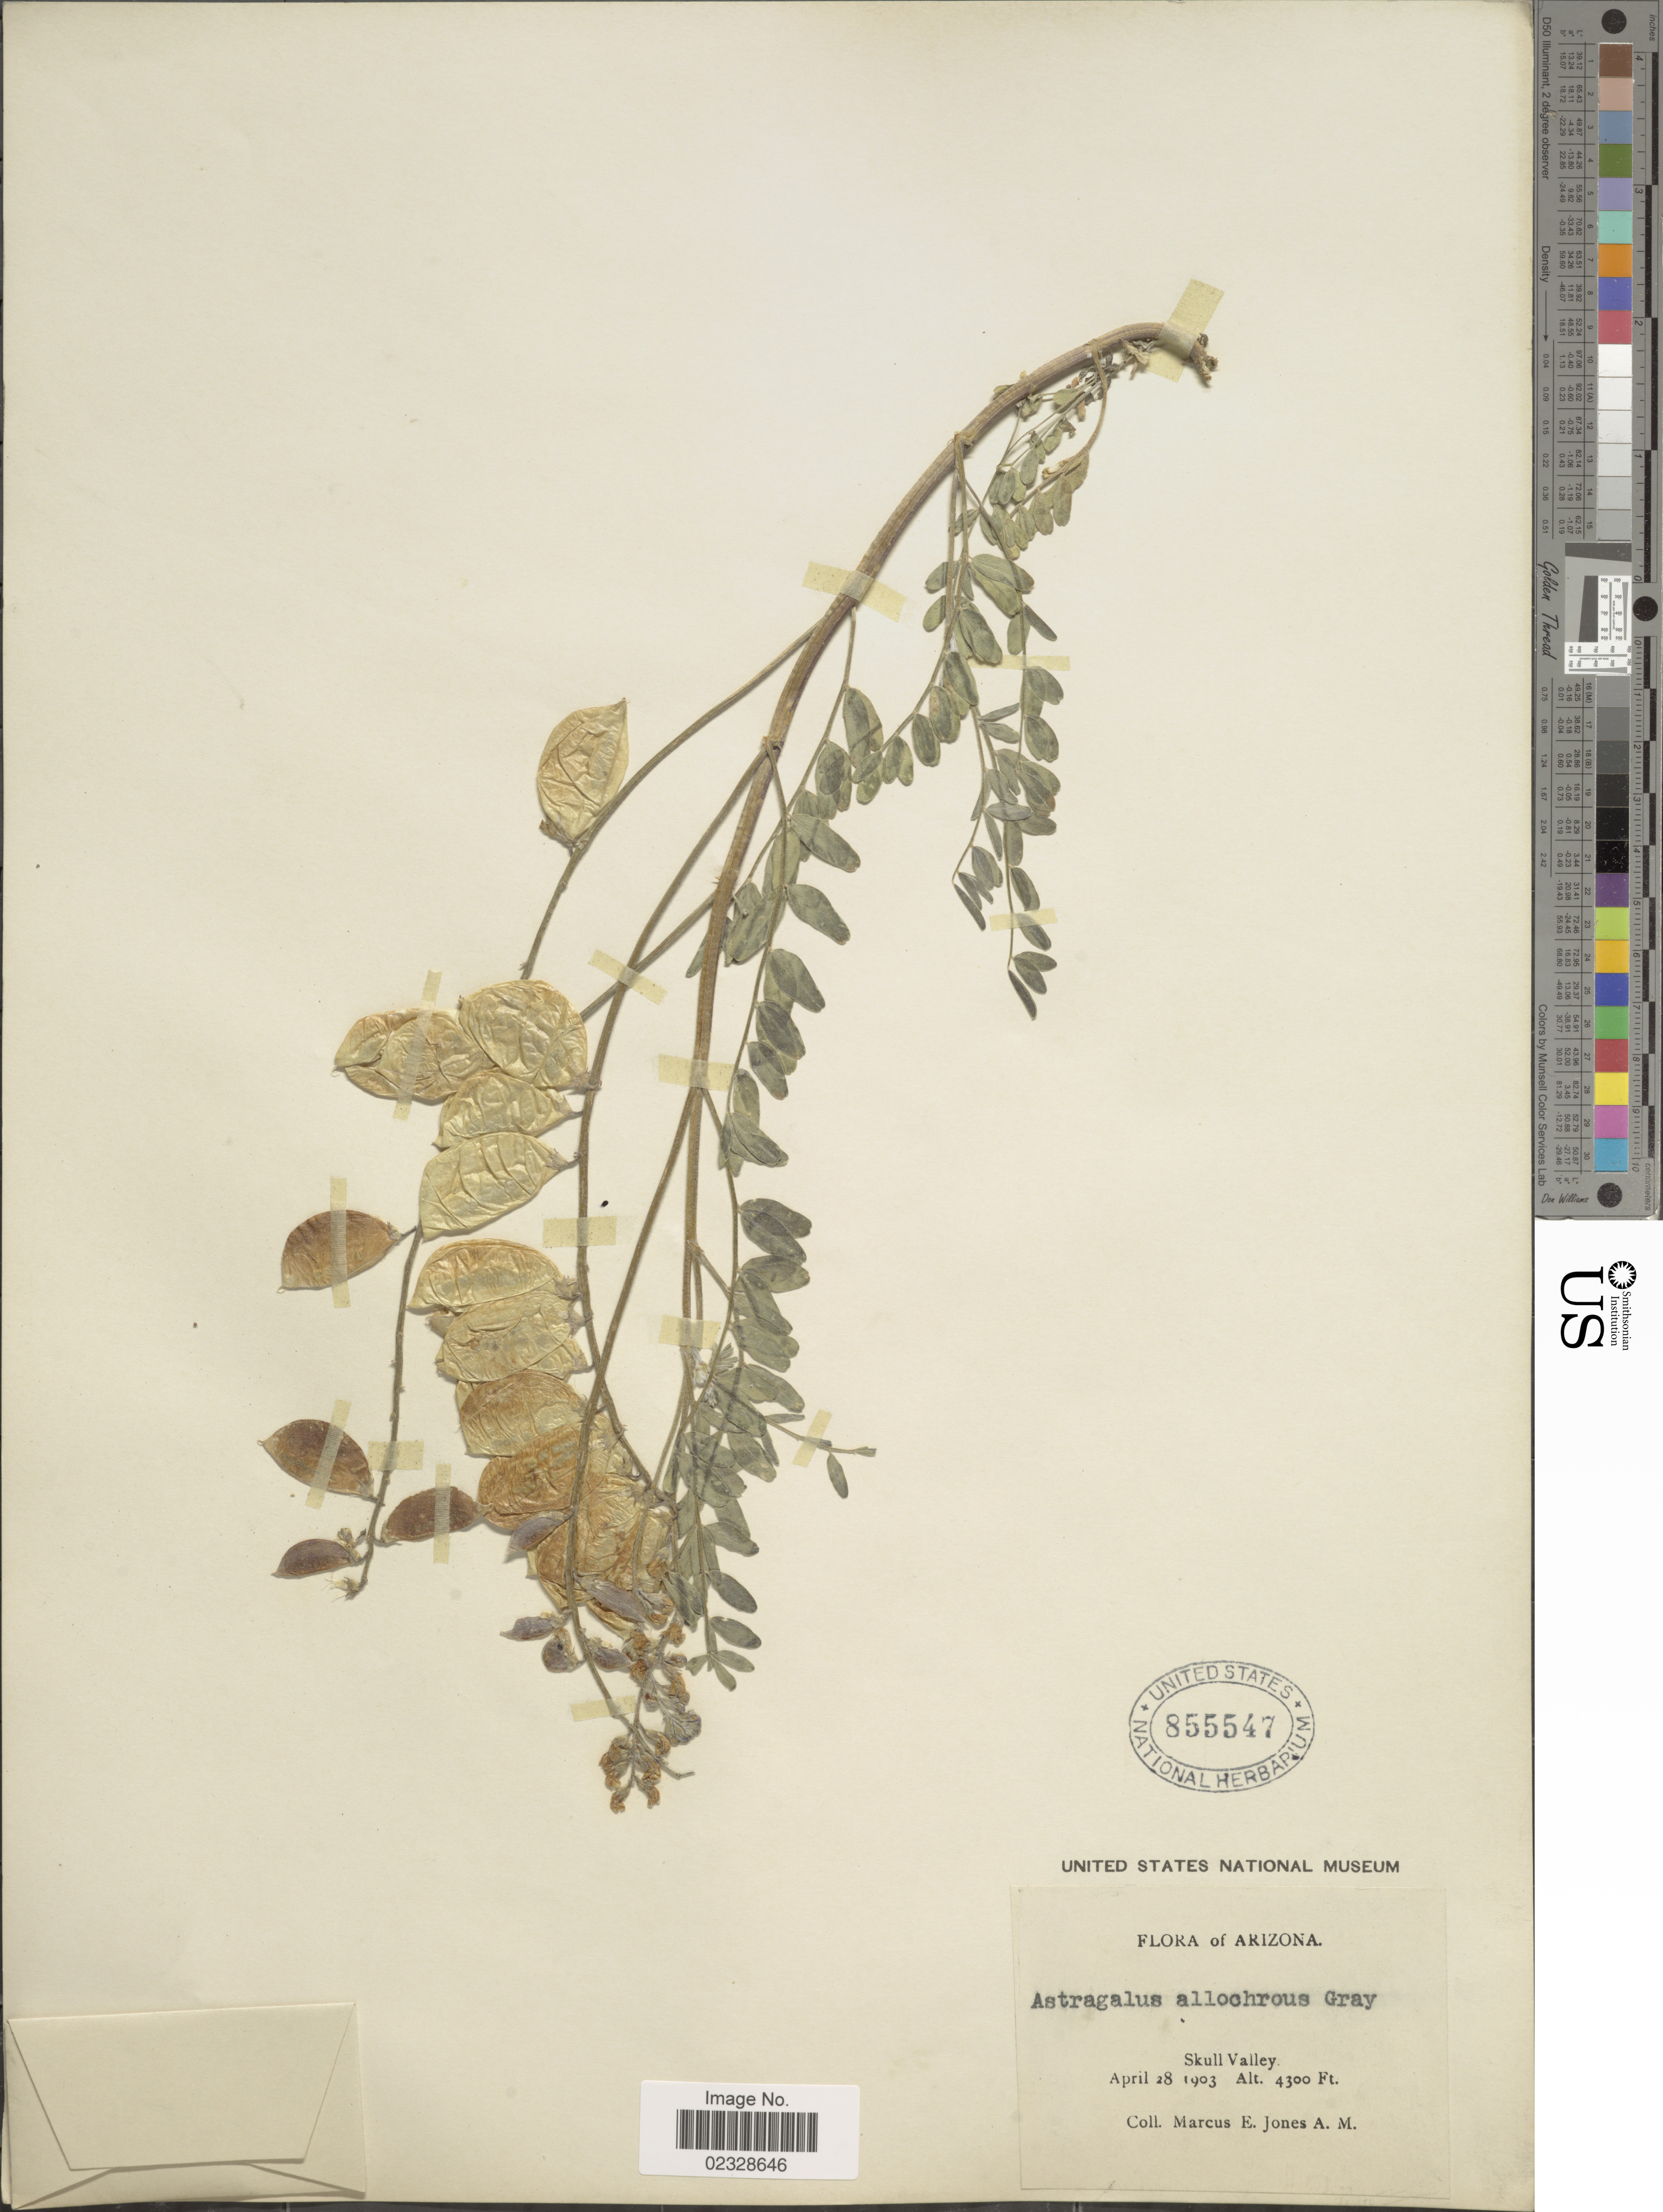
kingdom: Plantae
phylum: Tracheophyta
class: Magnoliopsida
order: Fabales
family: Fabaceae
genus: Astragalus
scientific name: Astragalus allochrous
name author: A. Gray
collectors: M. E. Jones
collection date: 1903-04-28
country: United States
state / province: Arizona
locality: Skull Valley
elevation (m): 1311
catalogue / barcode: US 855547